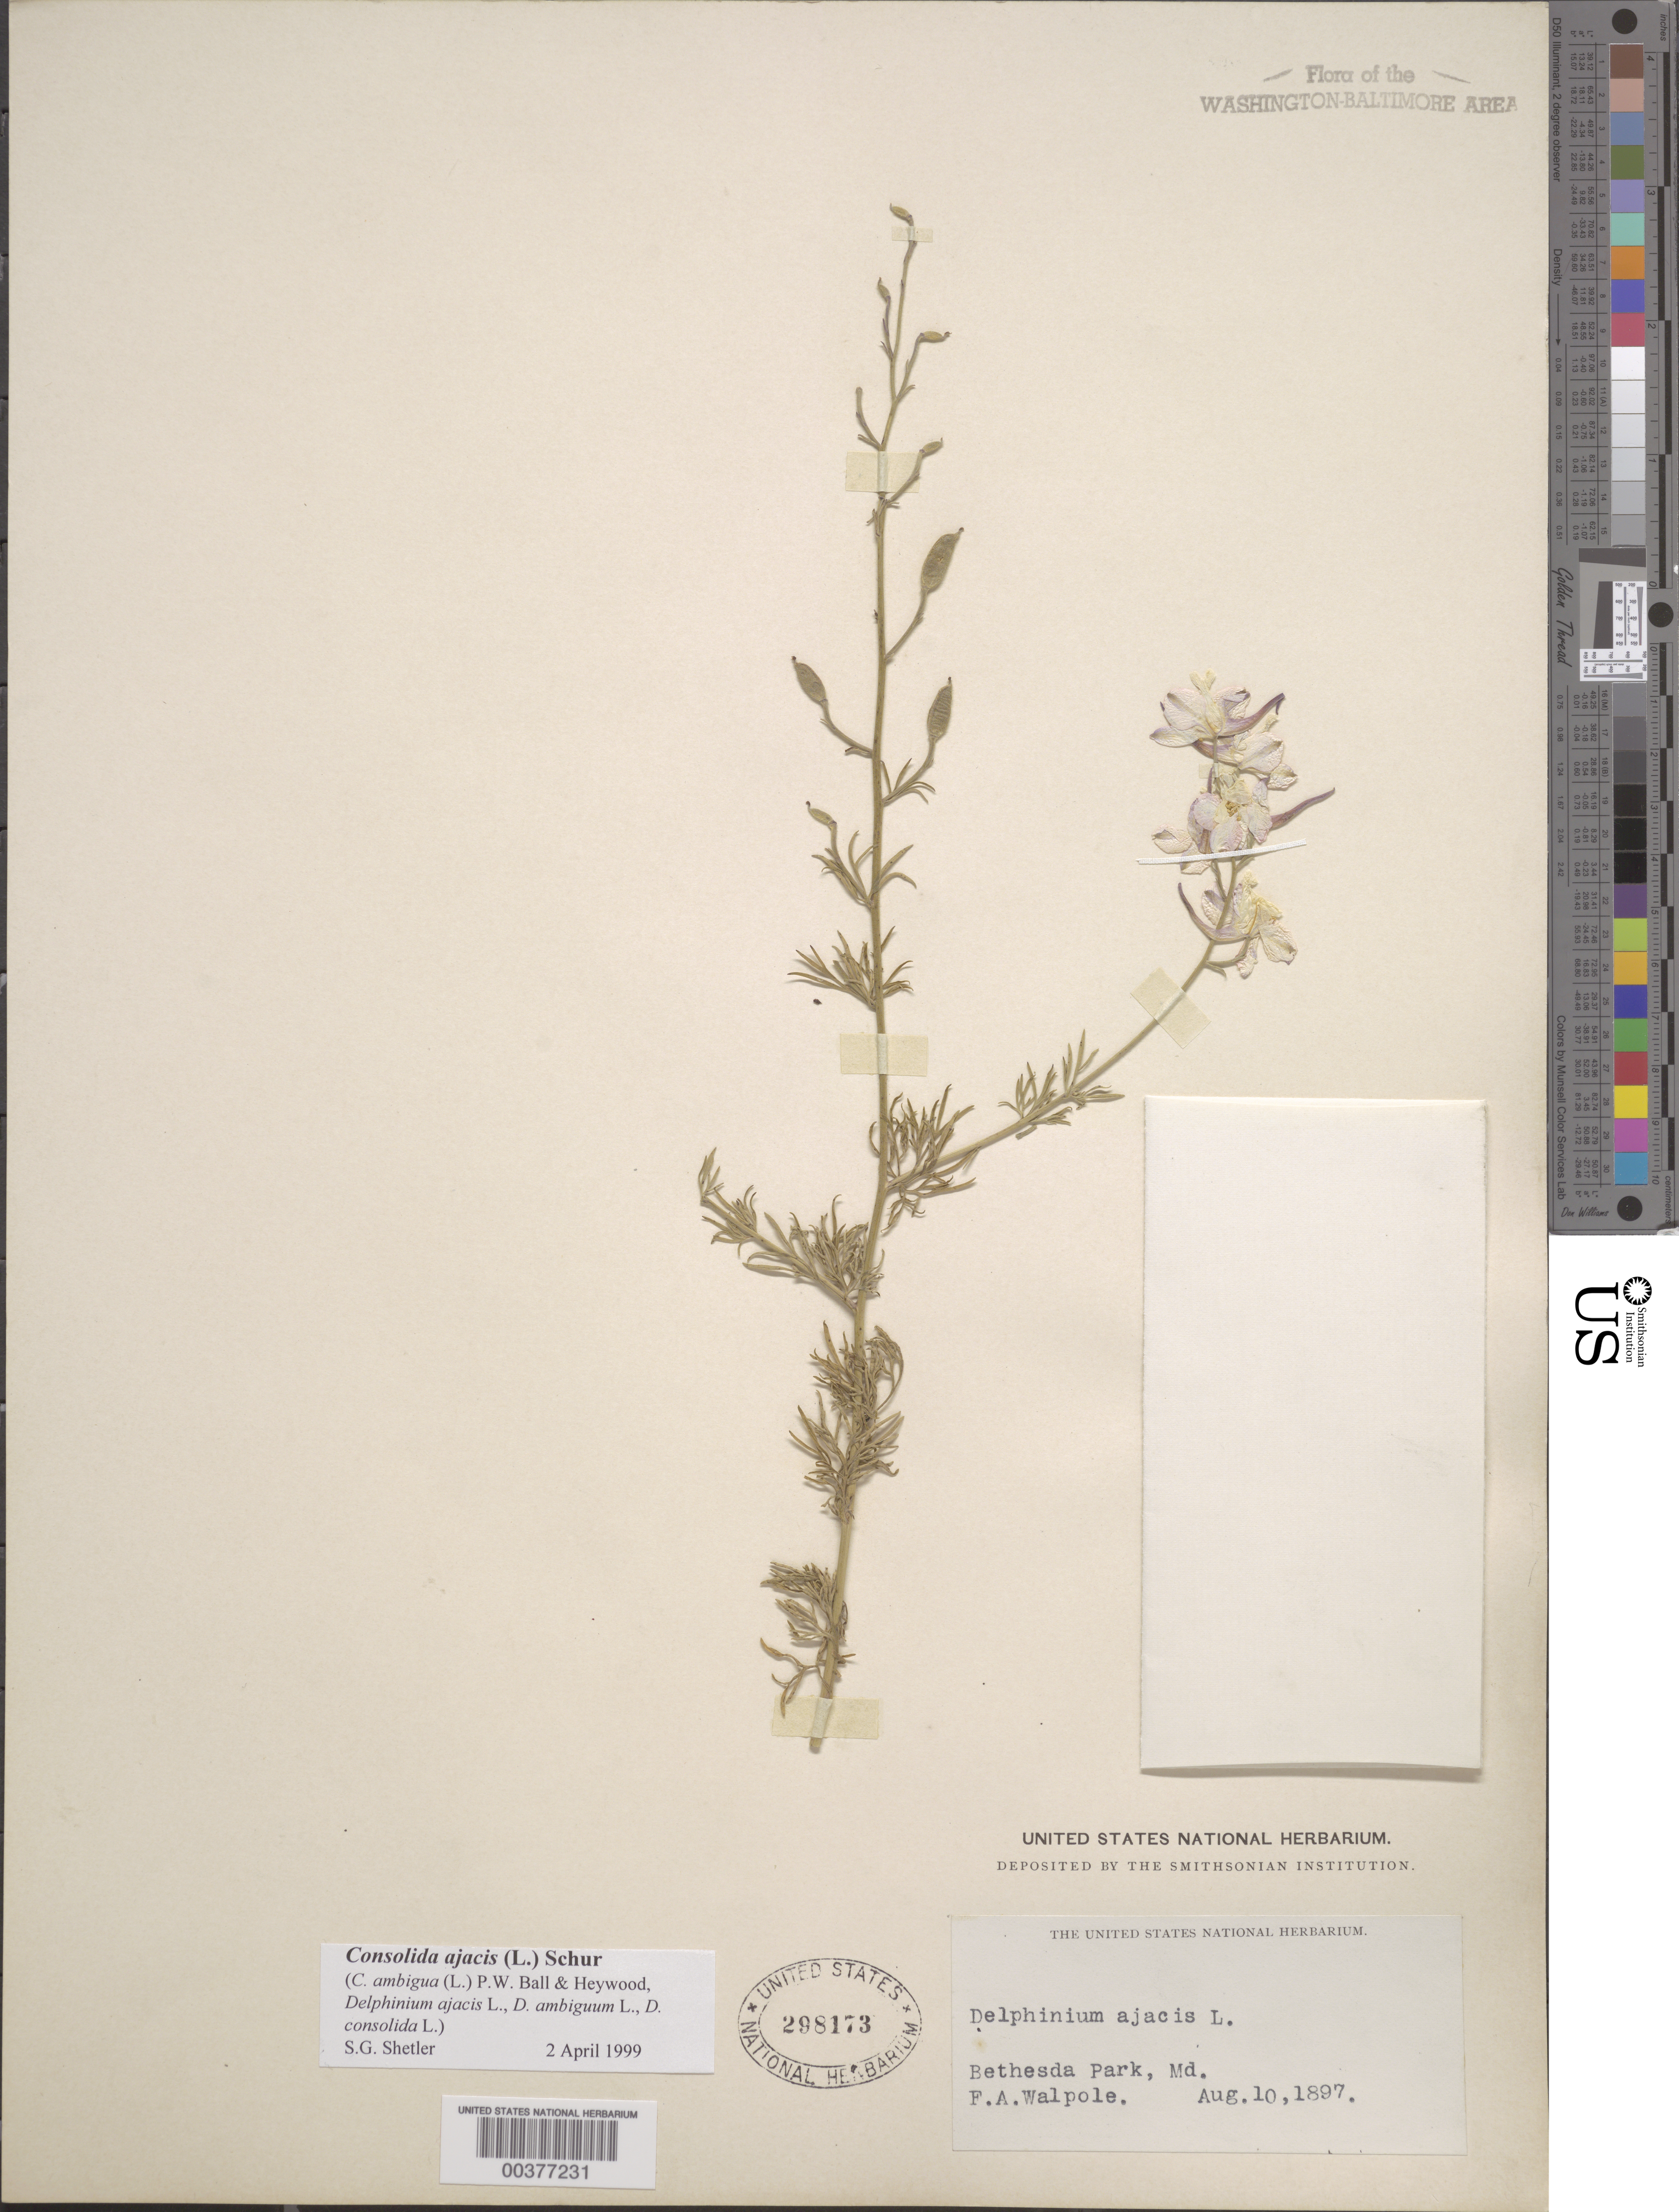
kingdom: Plantae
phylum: Tracheophyta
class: Magnoliopsida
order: Ranunculales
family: Ranunculaceae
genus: Delphinium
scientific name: Delphinium ajacis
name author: L.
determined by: Strong, M. T., (US), Smithsonian Institution - National Museum of Natural History (UNITED STATES)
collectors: F. Walpole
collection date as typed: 10 Aug 1897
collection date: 1897-08-10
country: United States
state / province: Maryland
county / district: Montgomery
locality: Bethesda Park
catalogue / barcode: US 298173